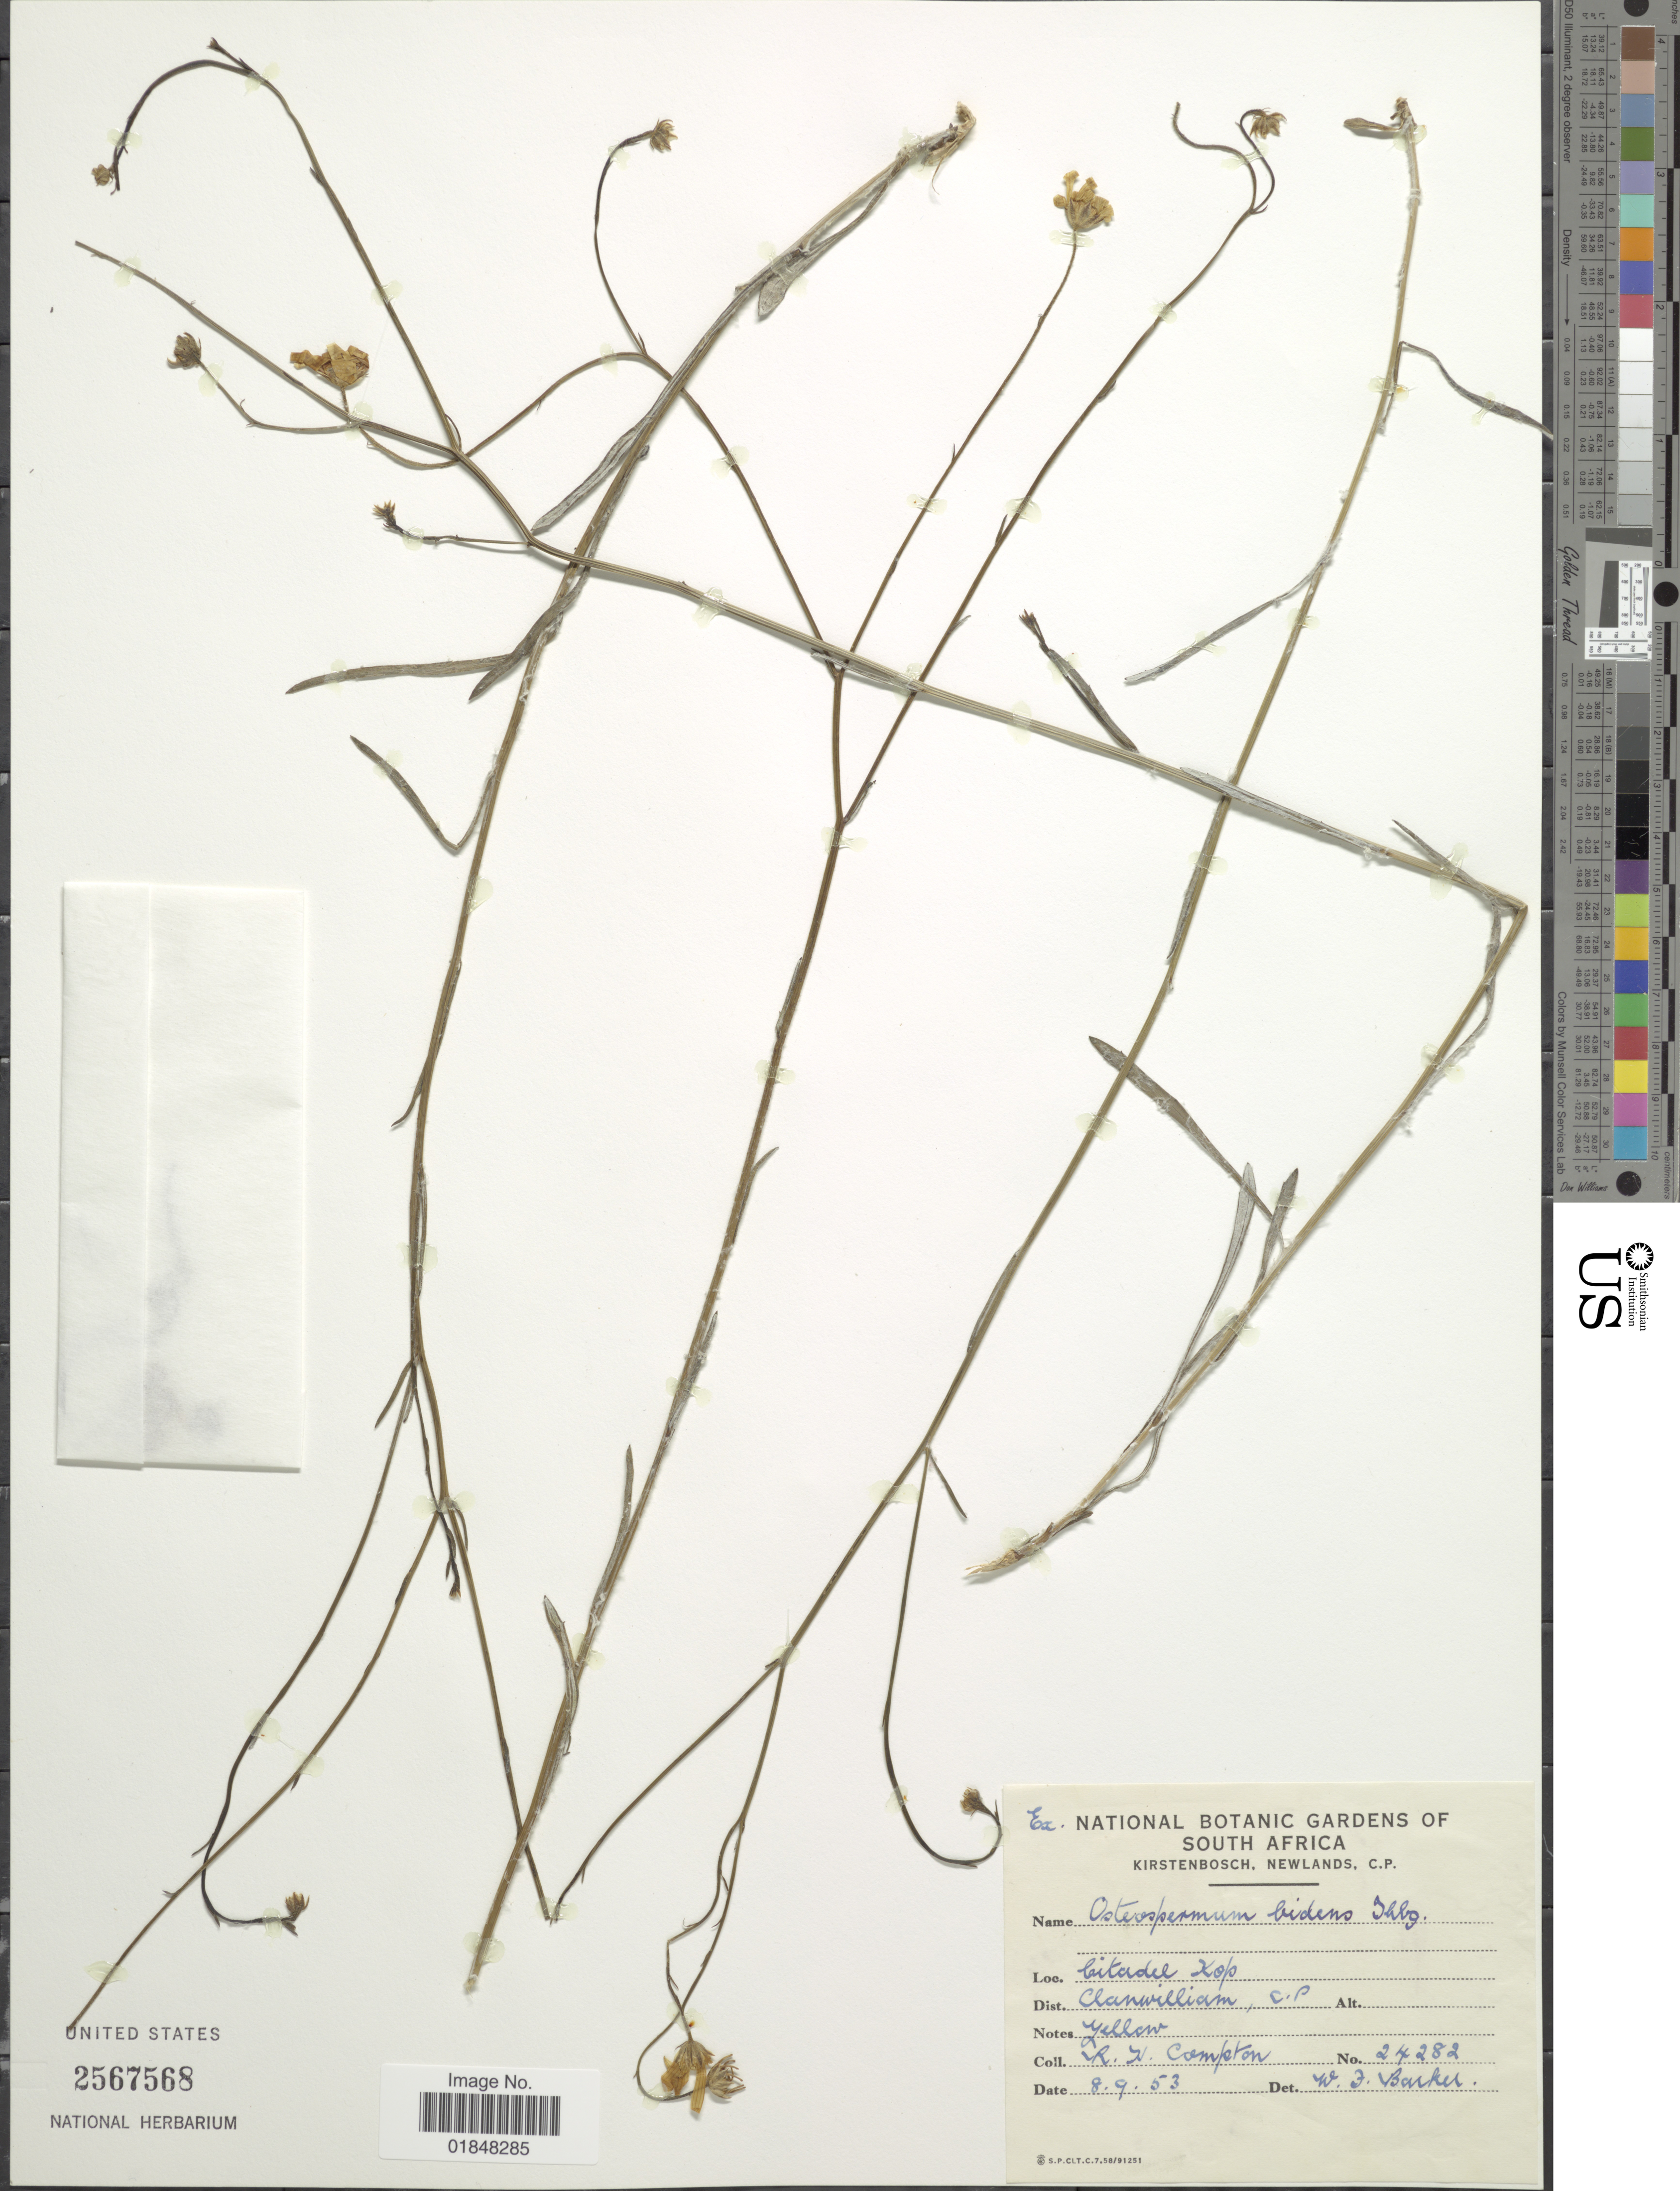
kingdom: Plantae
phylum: Tracheophyta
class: Magnoliopsida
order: Asterales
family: Asteraceae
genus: Osteospermum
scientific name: Osteospermum bidens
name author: Thunb.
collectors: R. H. Compton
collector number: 24282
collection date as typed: Transcribed d/m/y: 8/9/53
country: South Africa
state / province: Western Cape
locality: Citadel Kop, Dist. Clanwilliam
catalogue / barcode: US 2567568